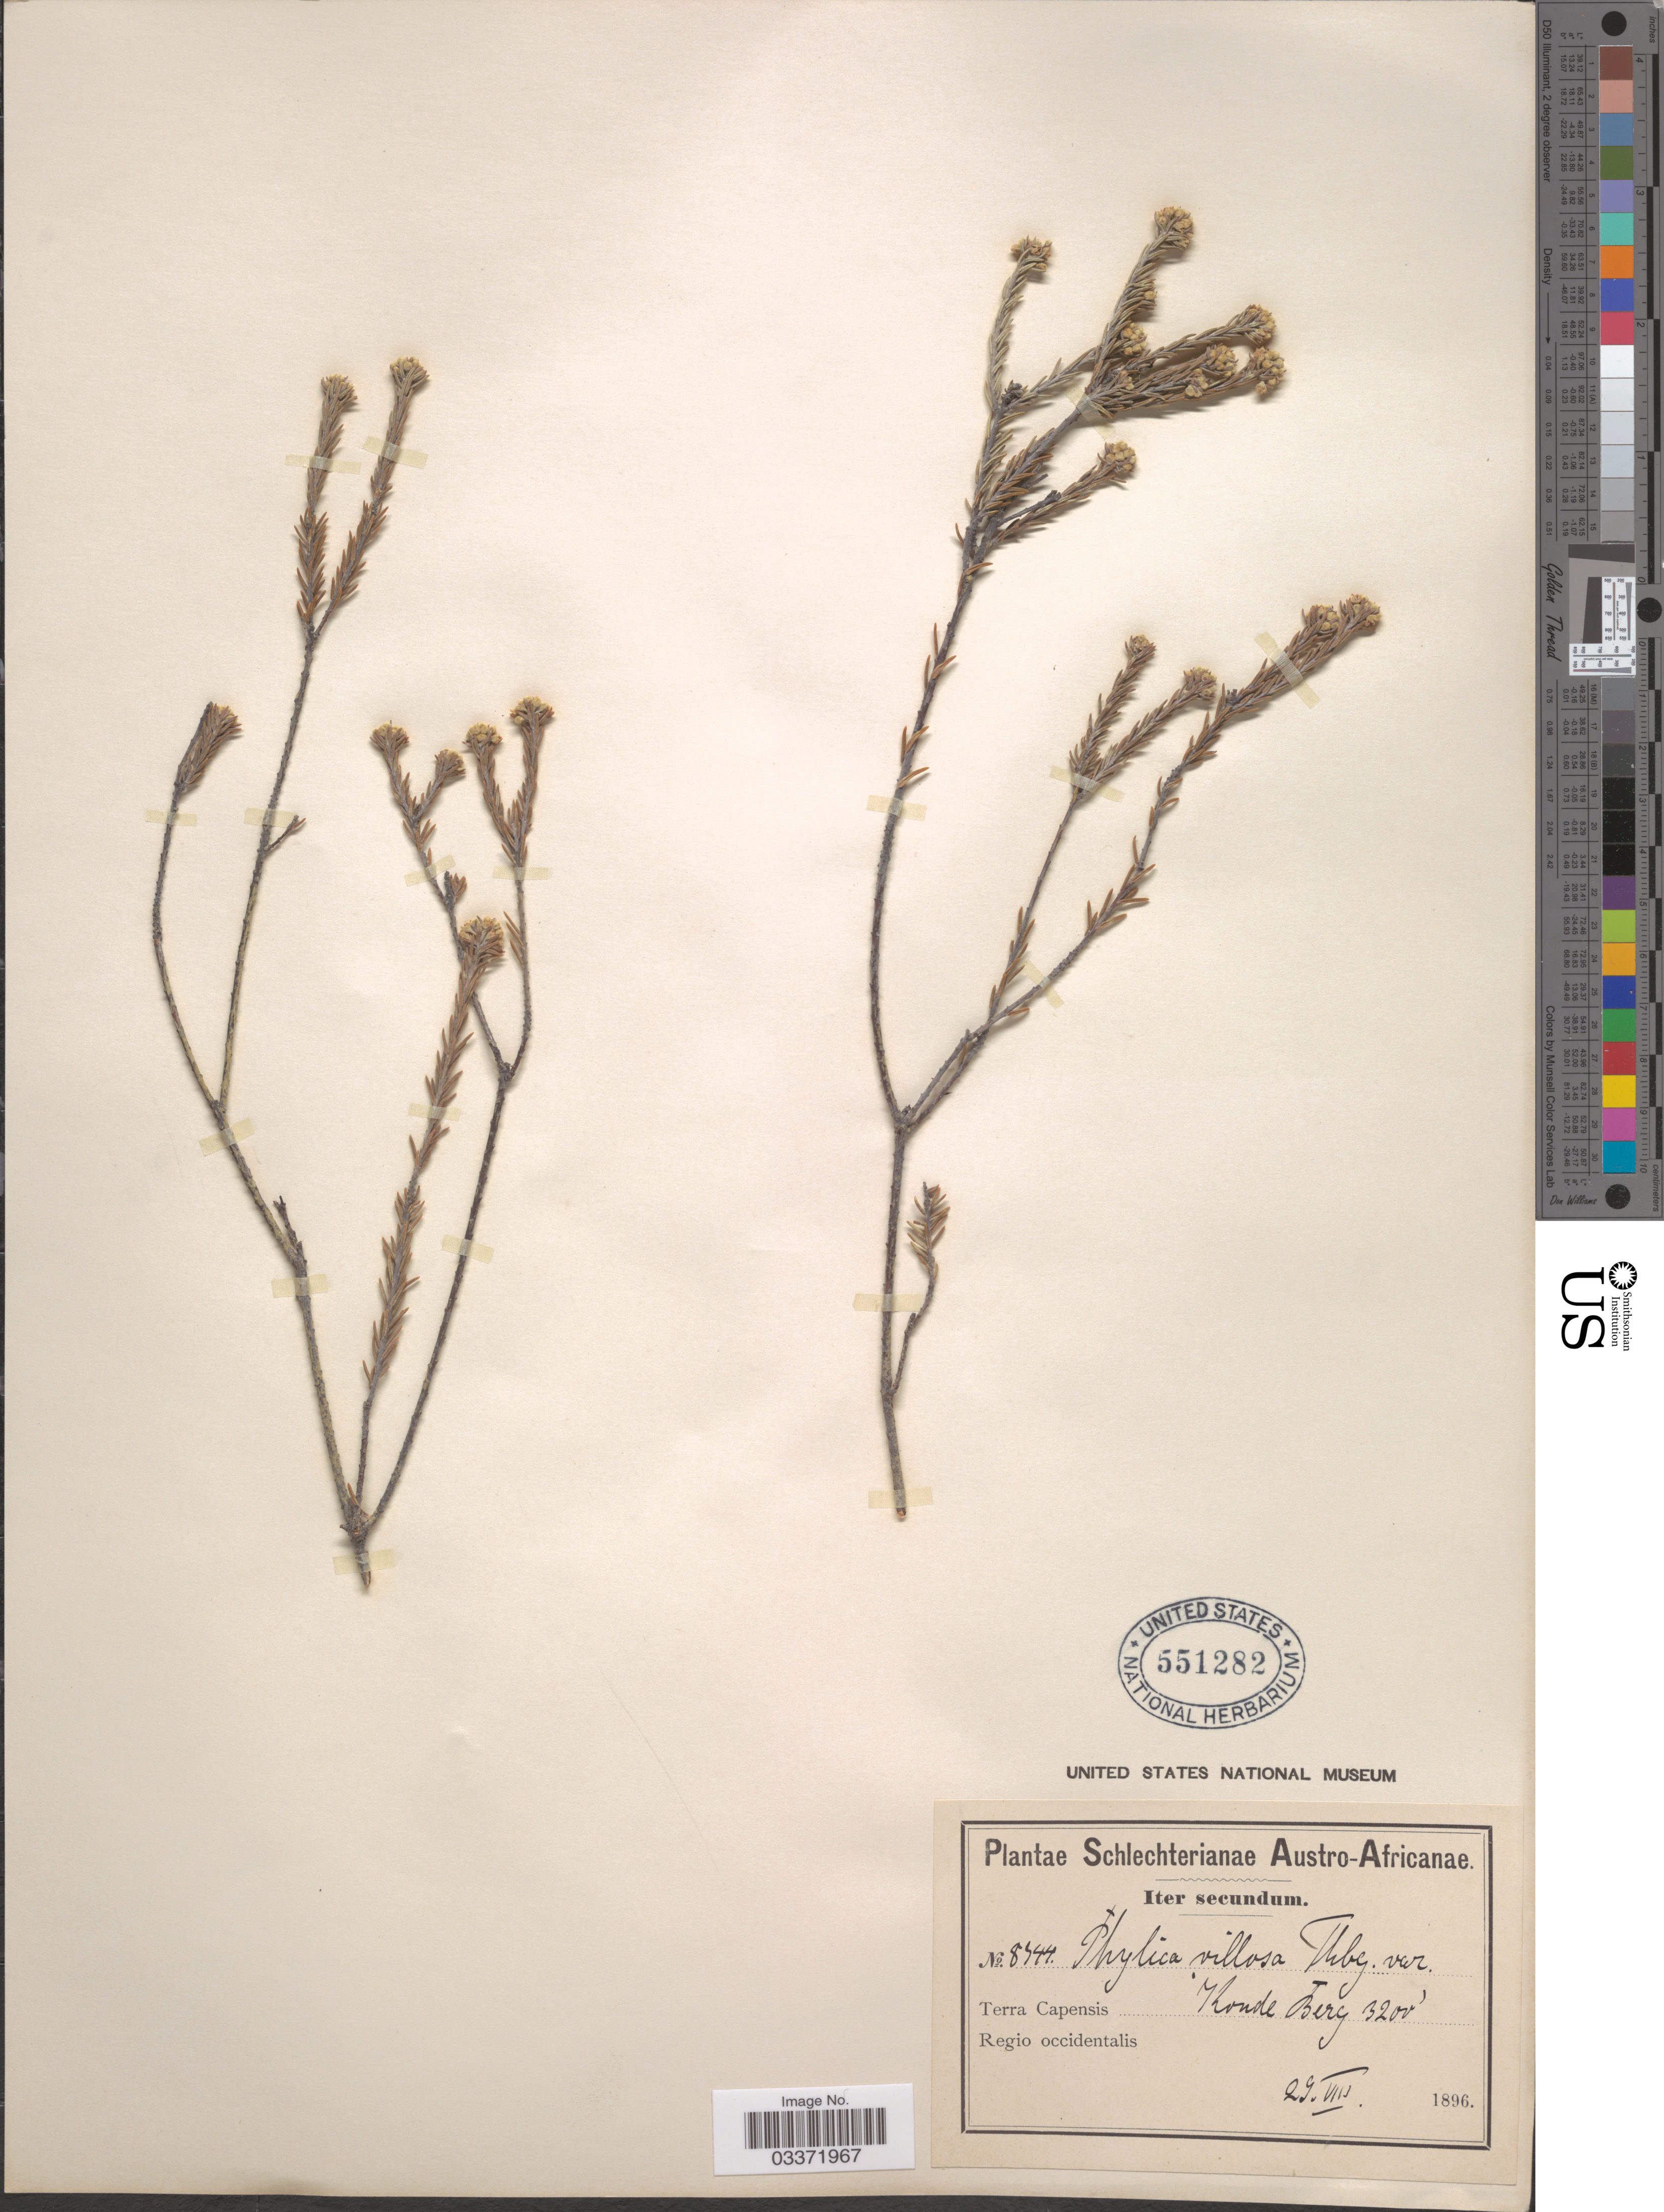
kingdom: Plantae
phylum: Tracheophyta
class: Magnoliopsida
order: Rosales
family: Rhamnaceae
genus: Phylica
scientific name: Phylica villosa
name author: Thunb.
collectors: Schlechter, --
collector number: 8344*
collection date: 1896-08-29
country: South Africa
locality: Austro-Africanae. Terra Capensis Koude Berg. Regio occidentalis.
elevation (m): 975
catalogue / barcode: US 551282